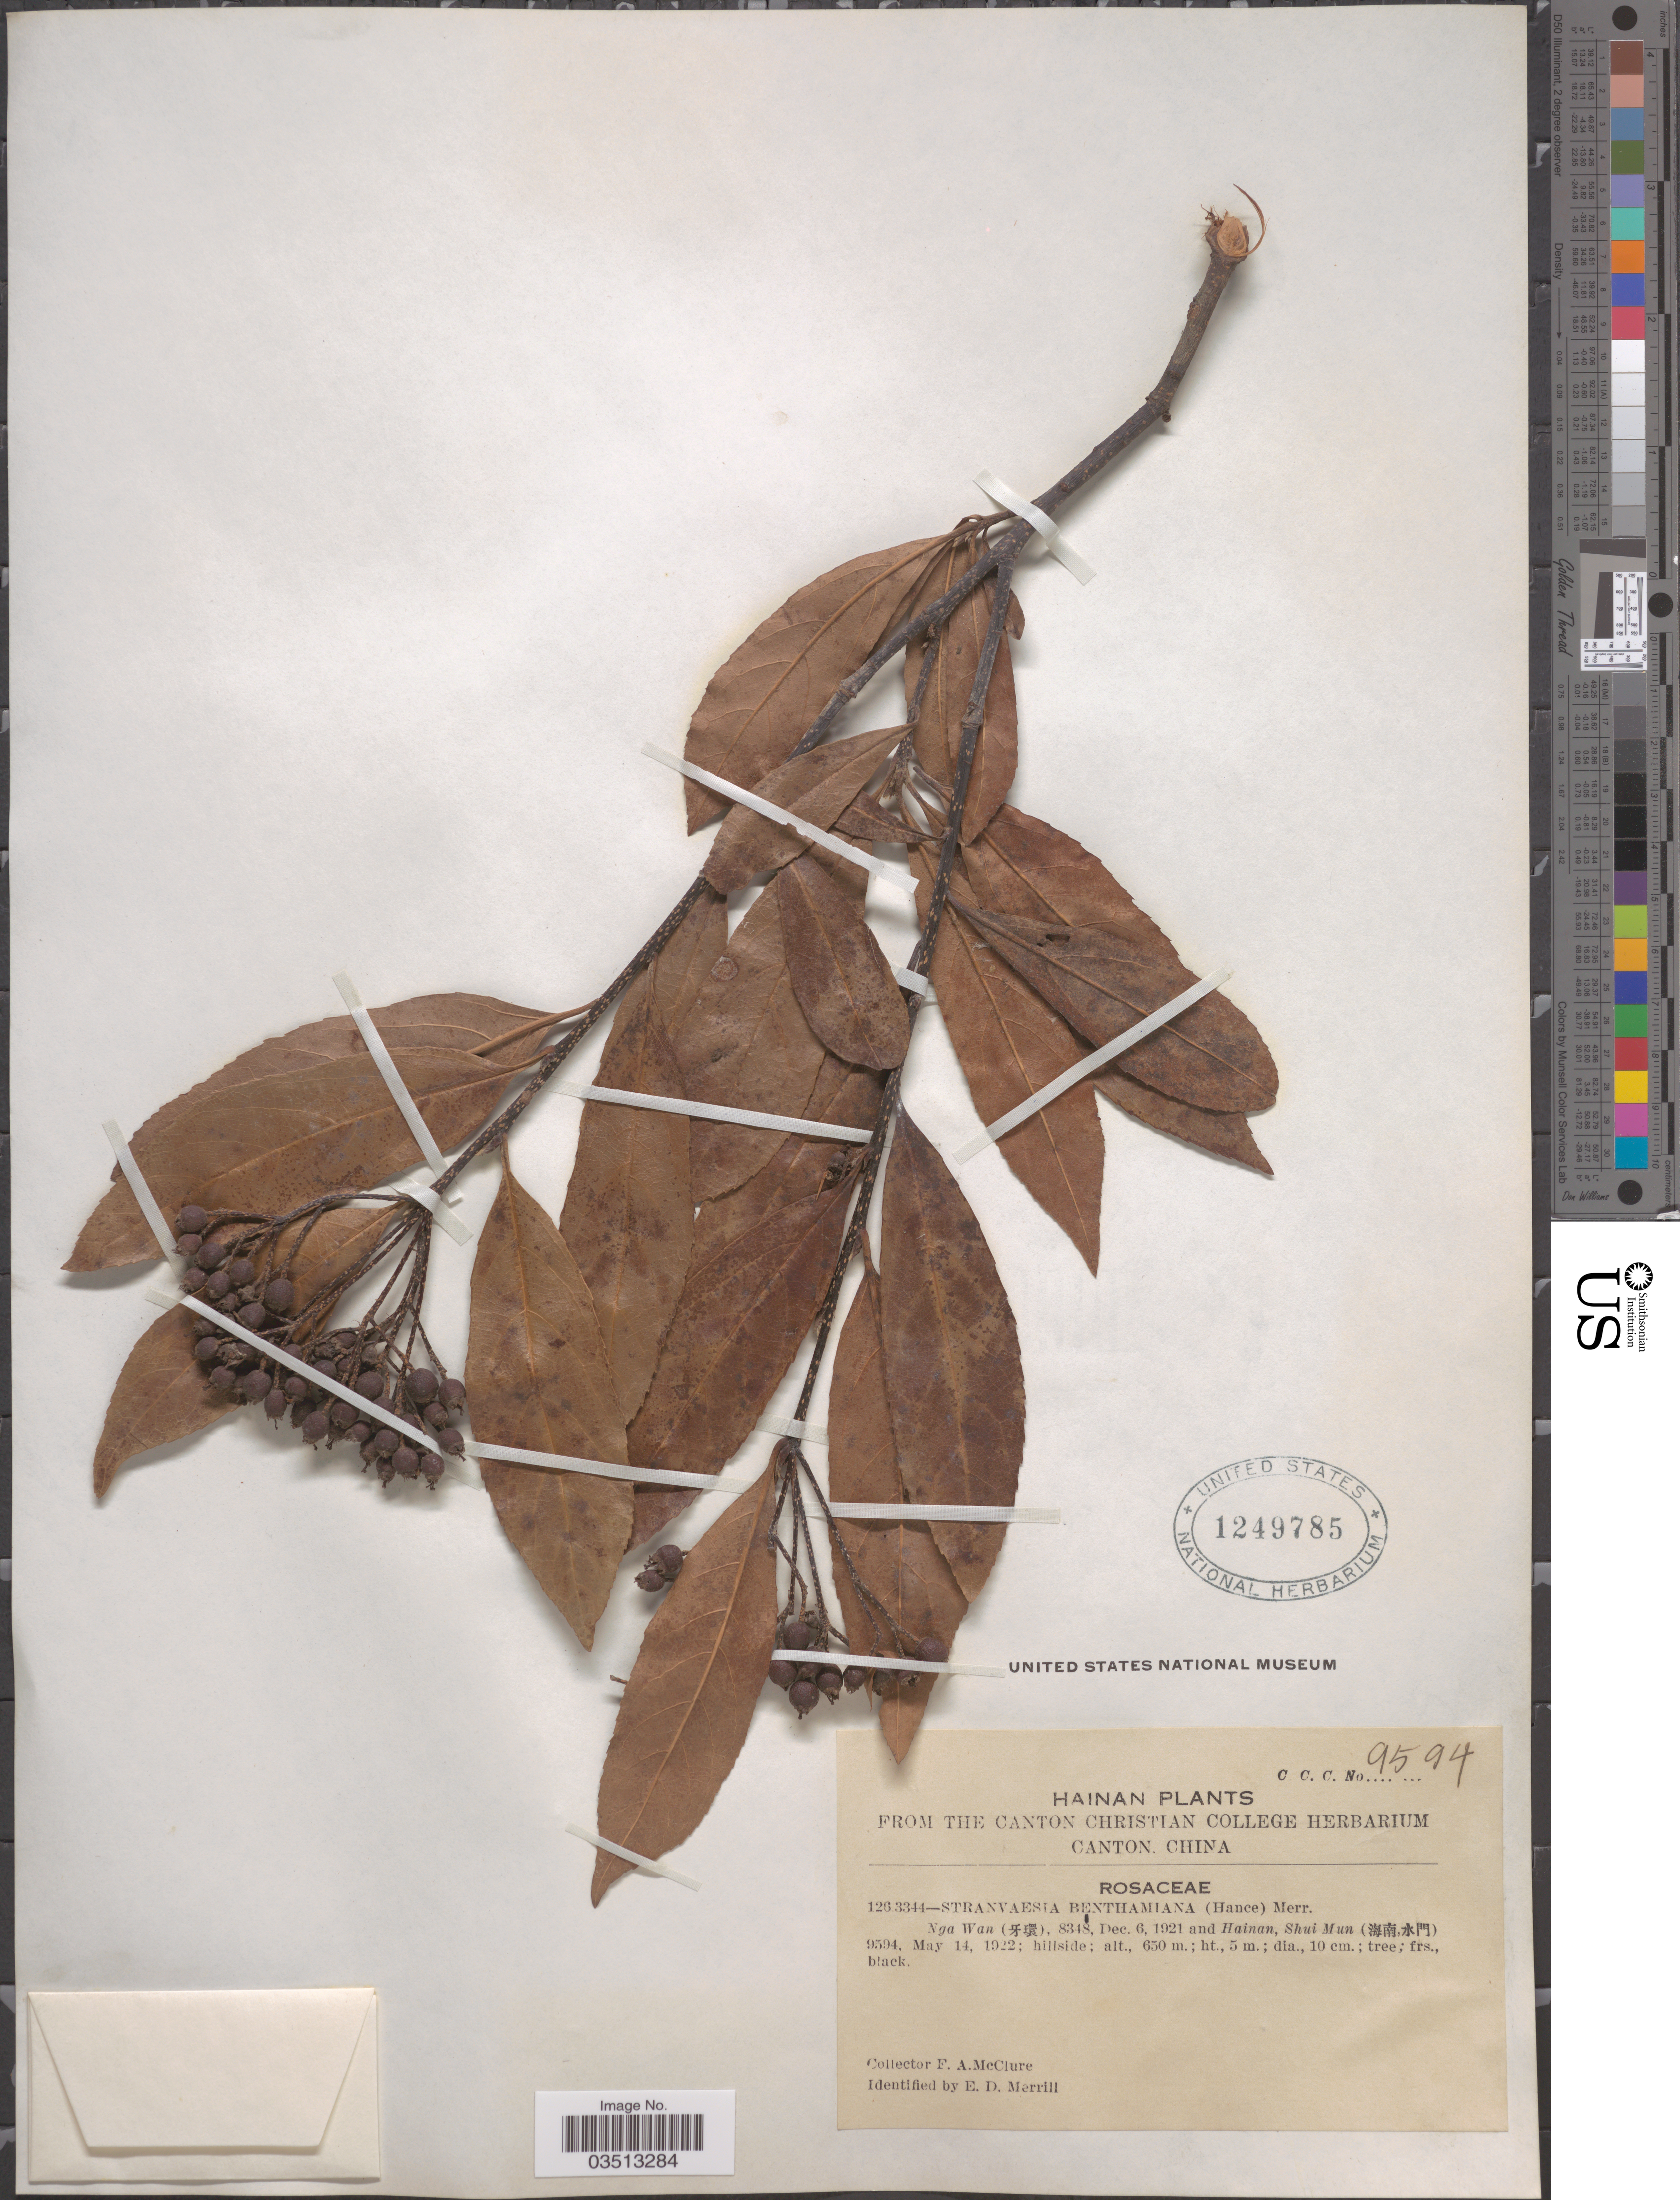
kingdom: Plantae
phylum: Tracheophyta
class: Magnoliopsida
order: Rosales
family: Rosaceae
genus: Stranvaesia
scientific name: Stranvaesia benthamiana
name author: (Hance) Merr.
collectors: F. A. McClure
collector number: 9594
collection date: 1922-05-14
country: China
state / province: Hainan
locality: Shui Mun (X).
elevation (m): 650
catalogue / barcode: US 1249785